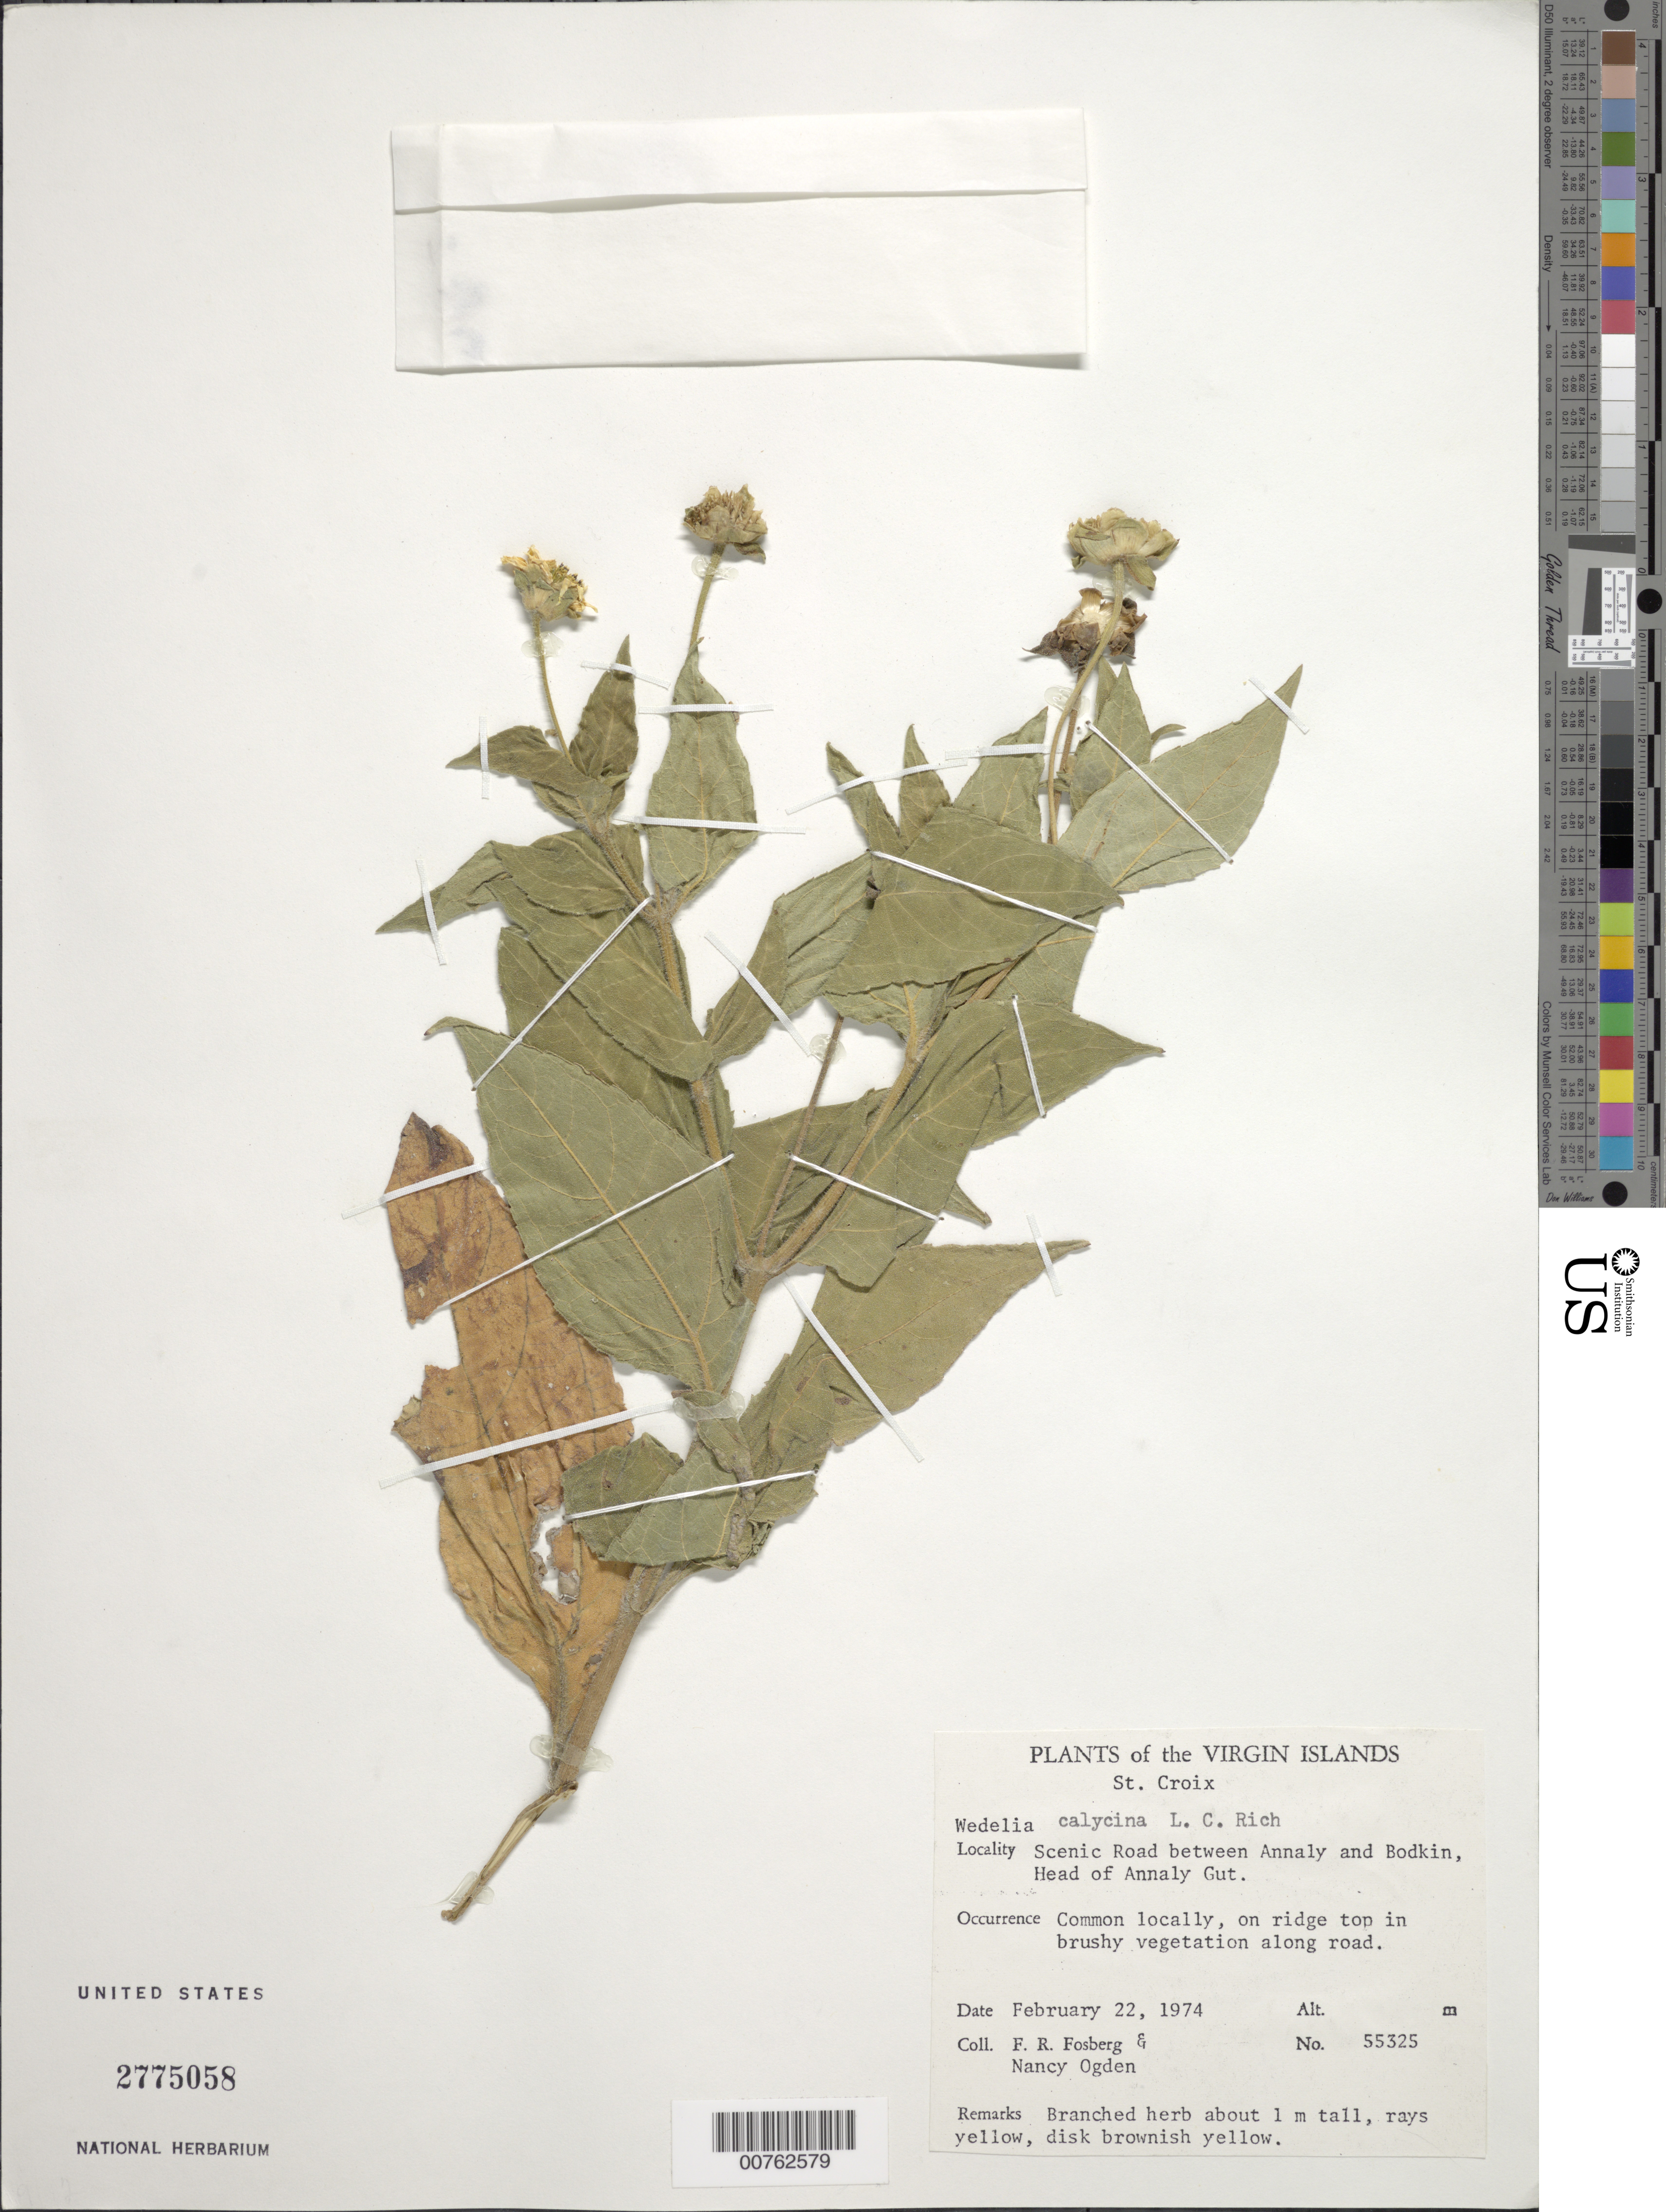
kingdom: Plantae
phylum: Tracheophyta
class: Magnoliopsida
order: Asterales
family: Asteraceae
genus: Wedelia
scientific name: Wedelia calycina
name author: Rich.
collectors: F. R. Fosberg & N. Ogden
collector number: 55325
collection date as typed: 22 Feb 1974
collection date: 1974-02-22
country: U.S. Virgin Islands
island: St. Croix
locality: Scenic Road between Annaly and Bodkin, Head of Annaly Gut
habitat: Common locally, on ridge top in brushy vegetation along road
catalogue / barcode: US 2775058